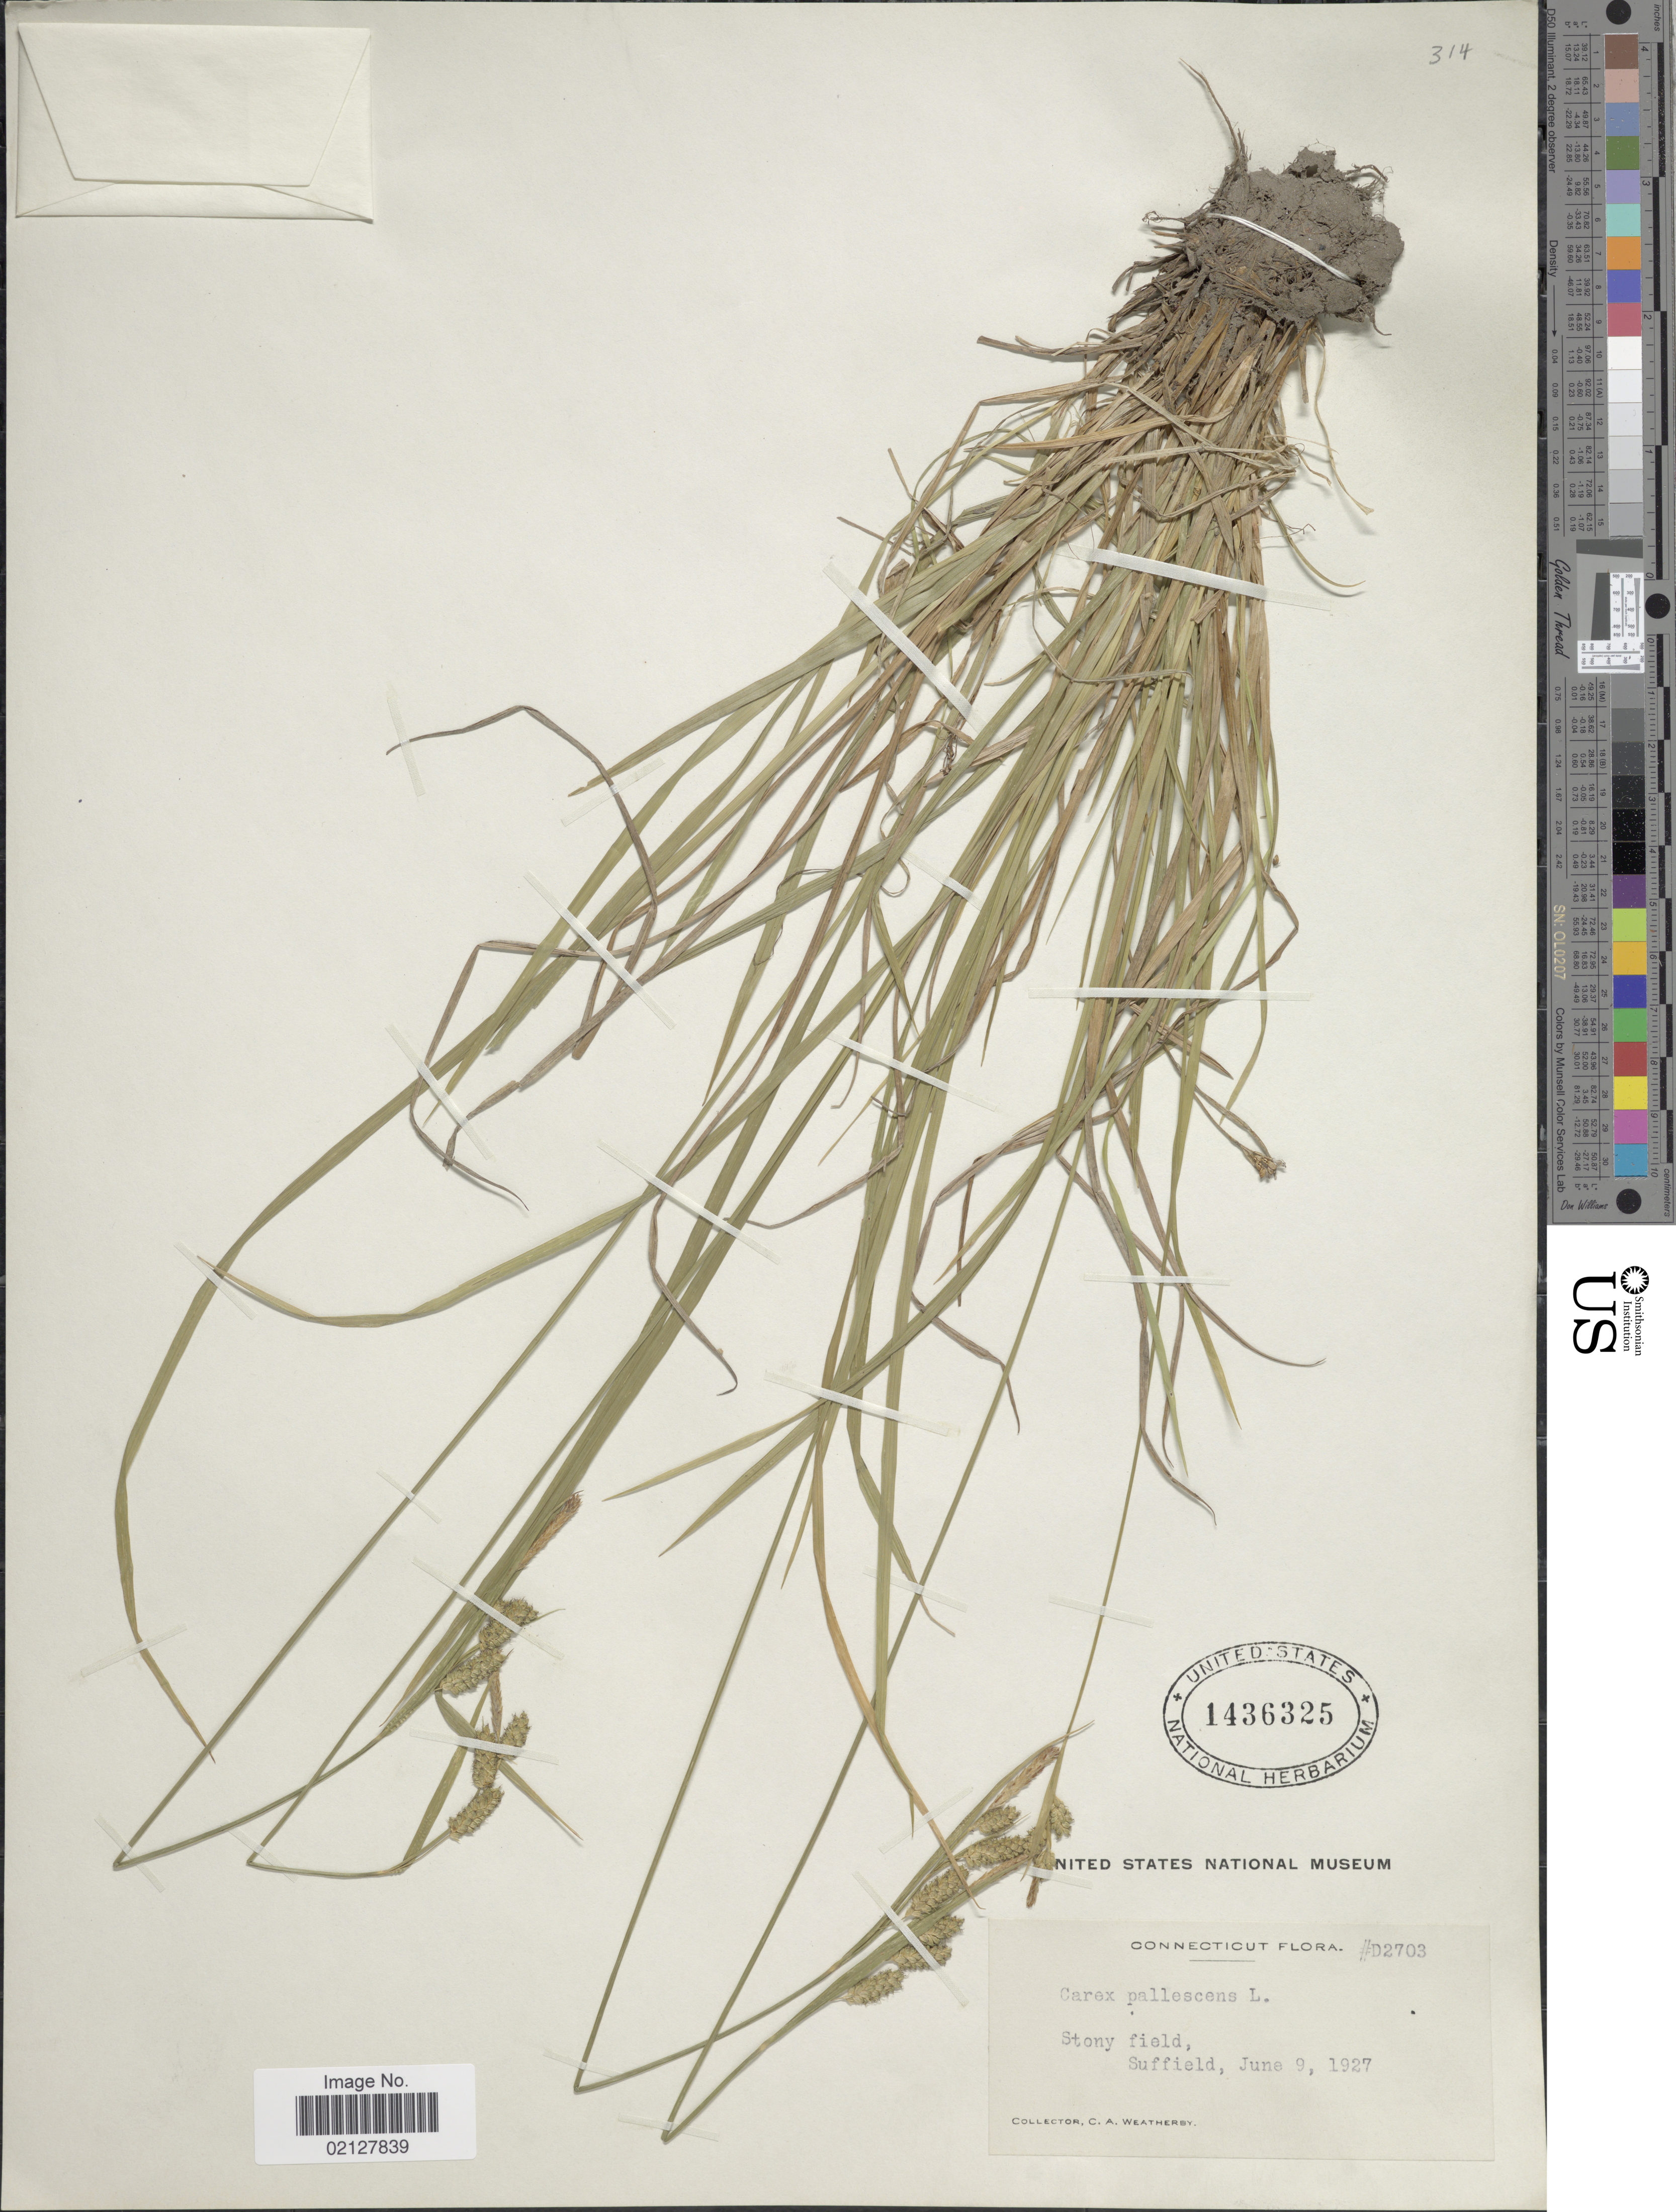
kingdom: Plantae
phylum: Tracheophyta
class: Liliopsida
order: Poales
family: Cyperaceae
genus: Carex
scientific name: Carex pallescens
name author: L.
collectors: C. A. Weatherby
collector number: D2703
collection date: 1927-06-09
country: United States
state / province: Connecticut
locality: Stony field, Suffield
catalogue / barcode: US 1436325